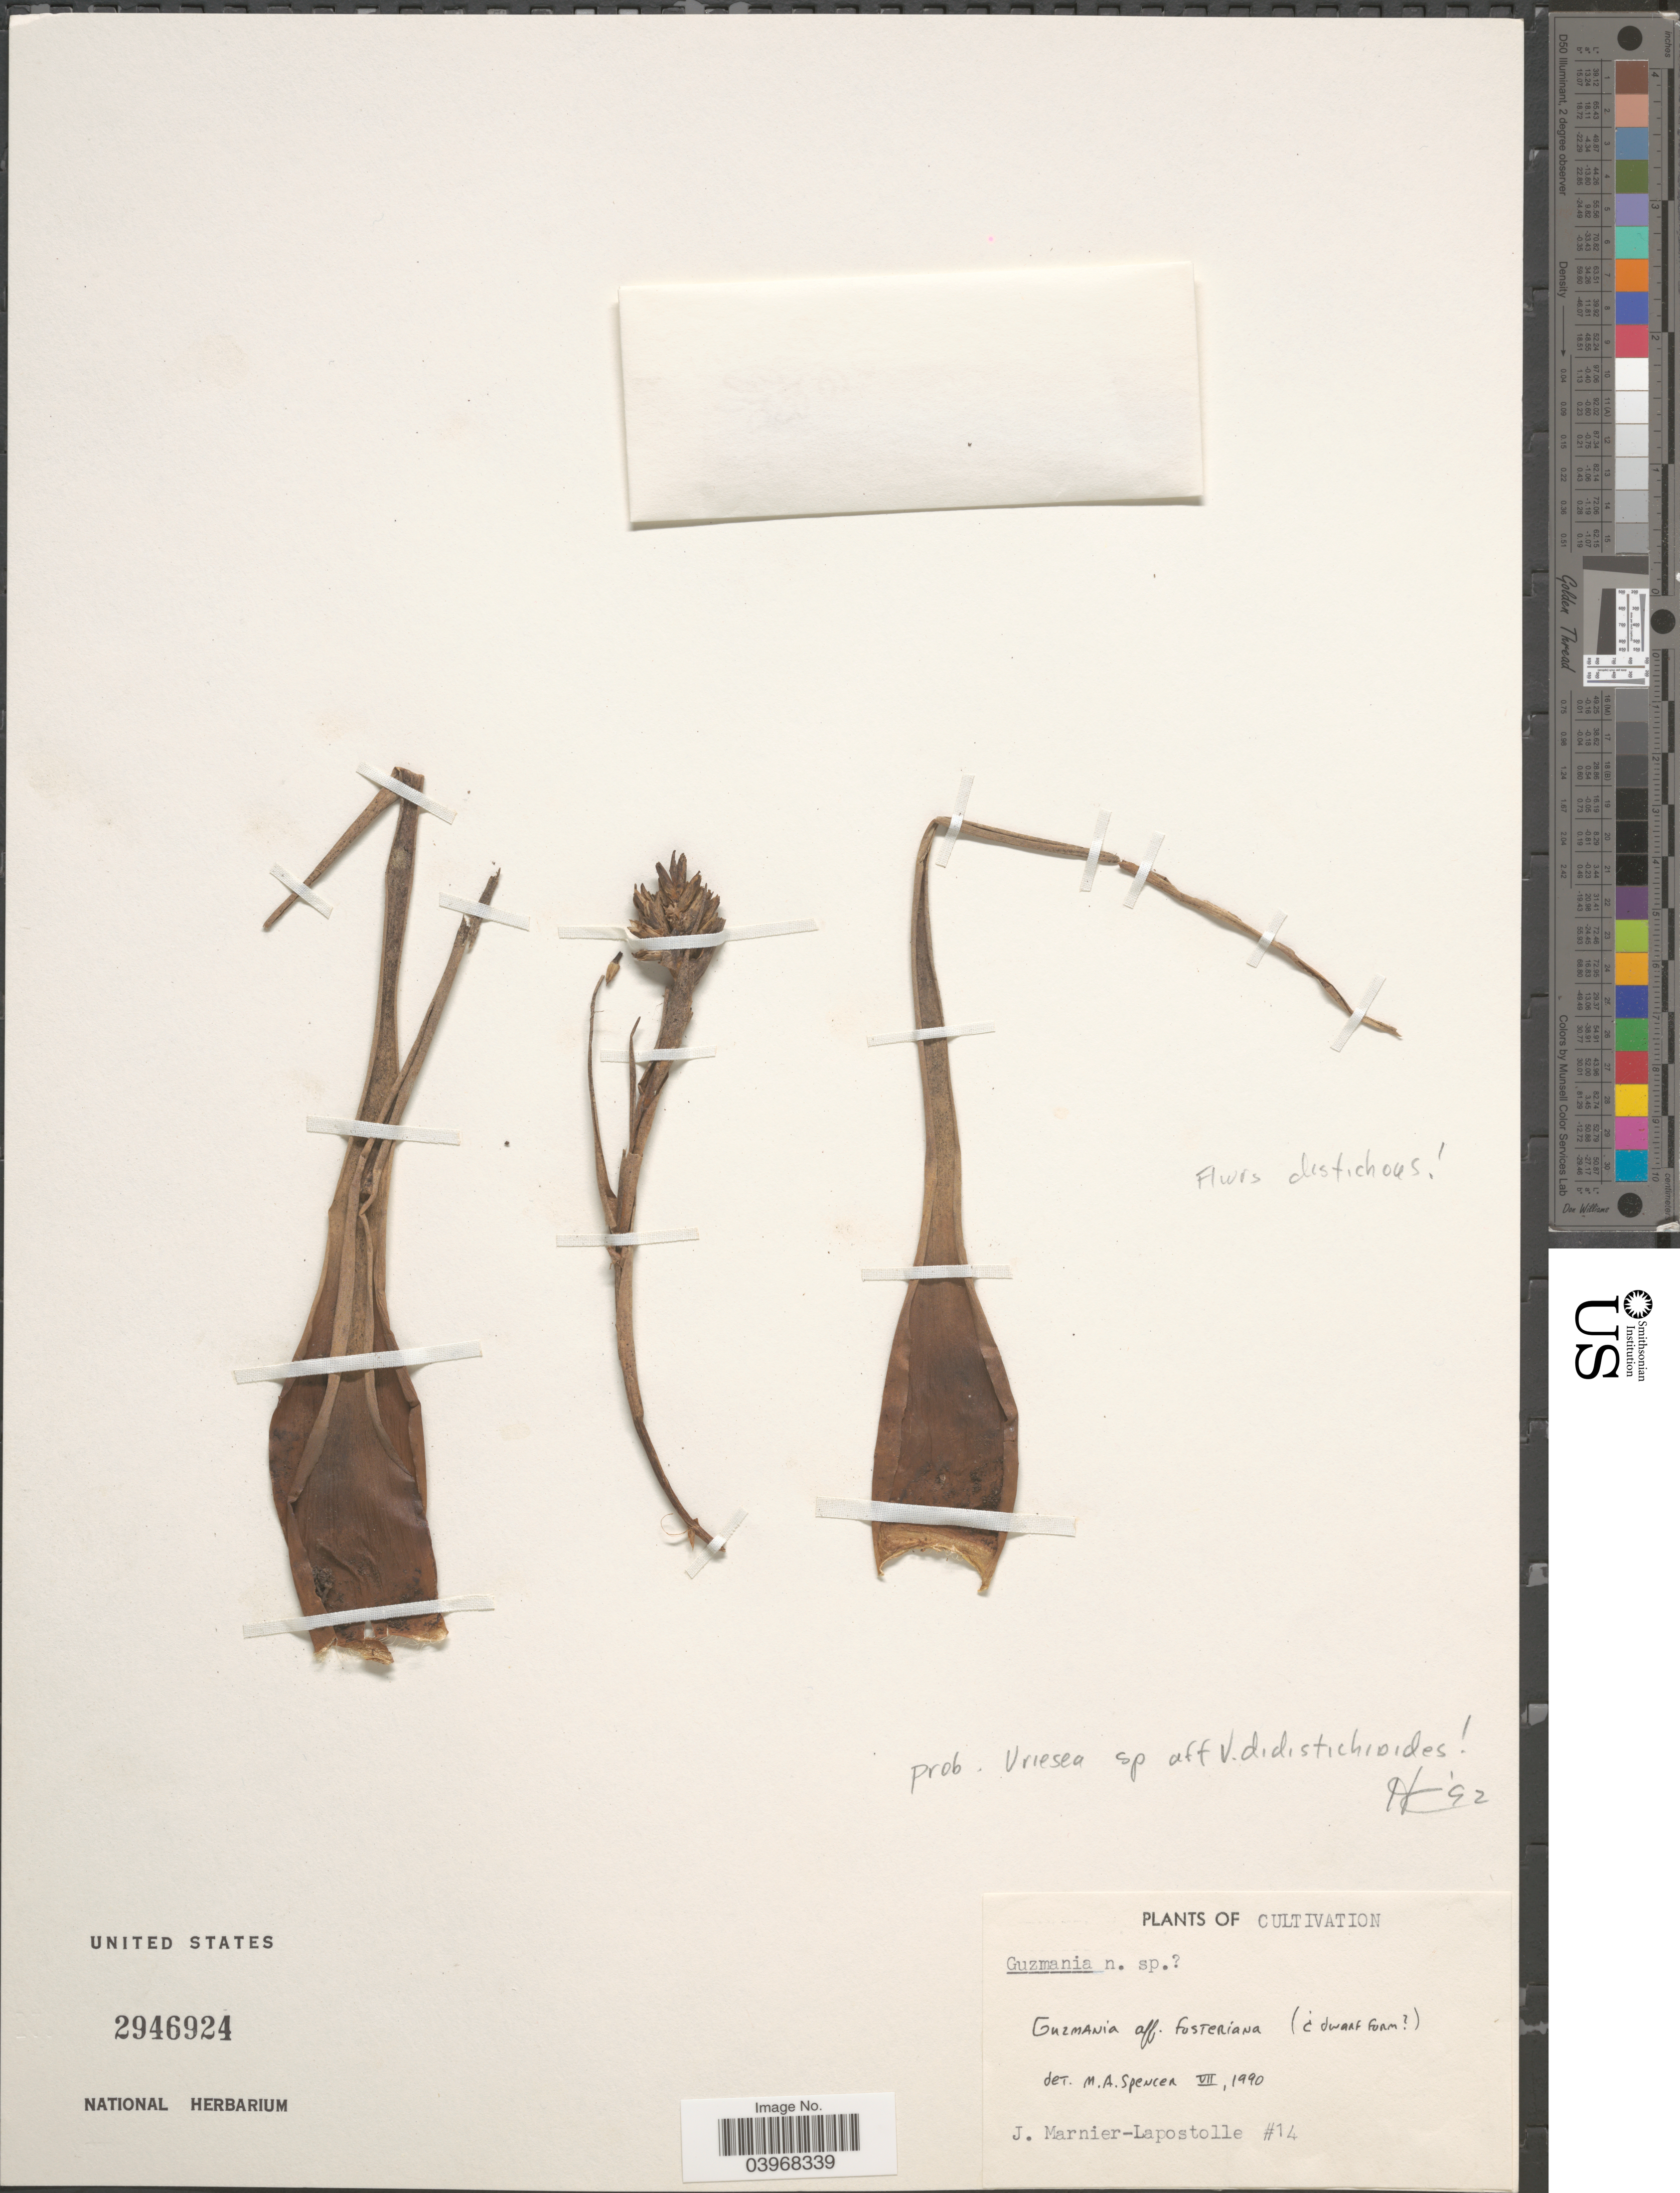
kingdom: Plantae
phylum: Tracheophyta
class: Liliopsida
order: Poales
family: Bromeliaceae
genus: Guzmania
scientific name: Guzmania fosteriana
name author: L.B. Sm.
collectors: J. Marnier-Lapostolle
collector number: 14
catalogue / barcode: US 2946924